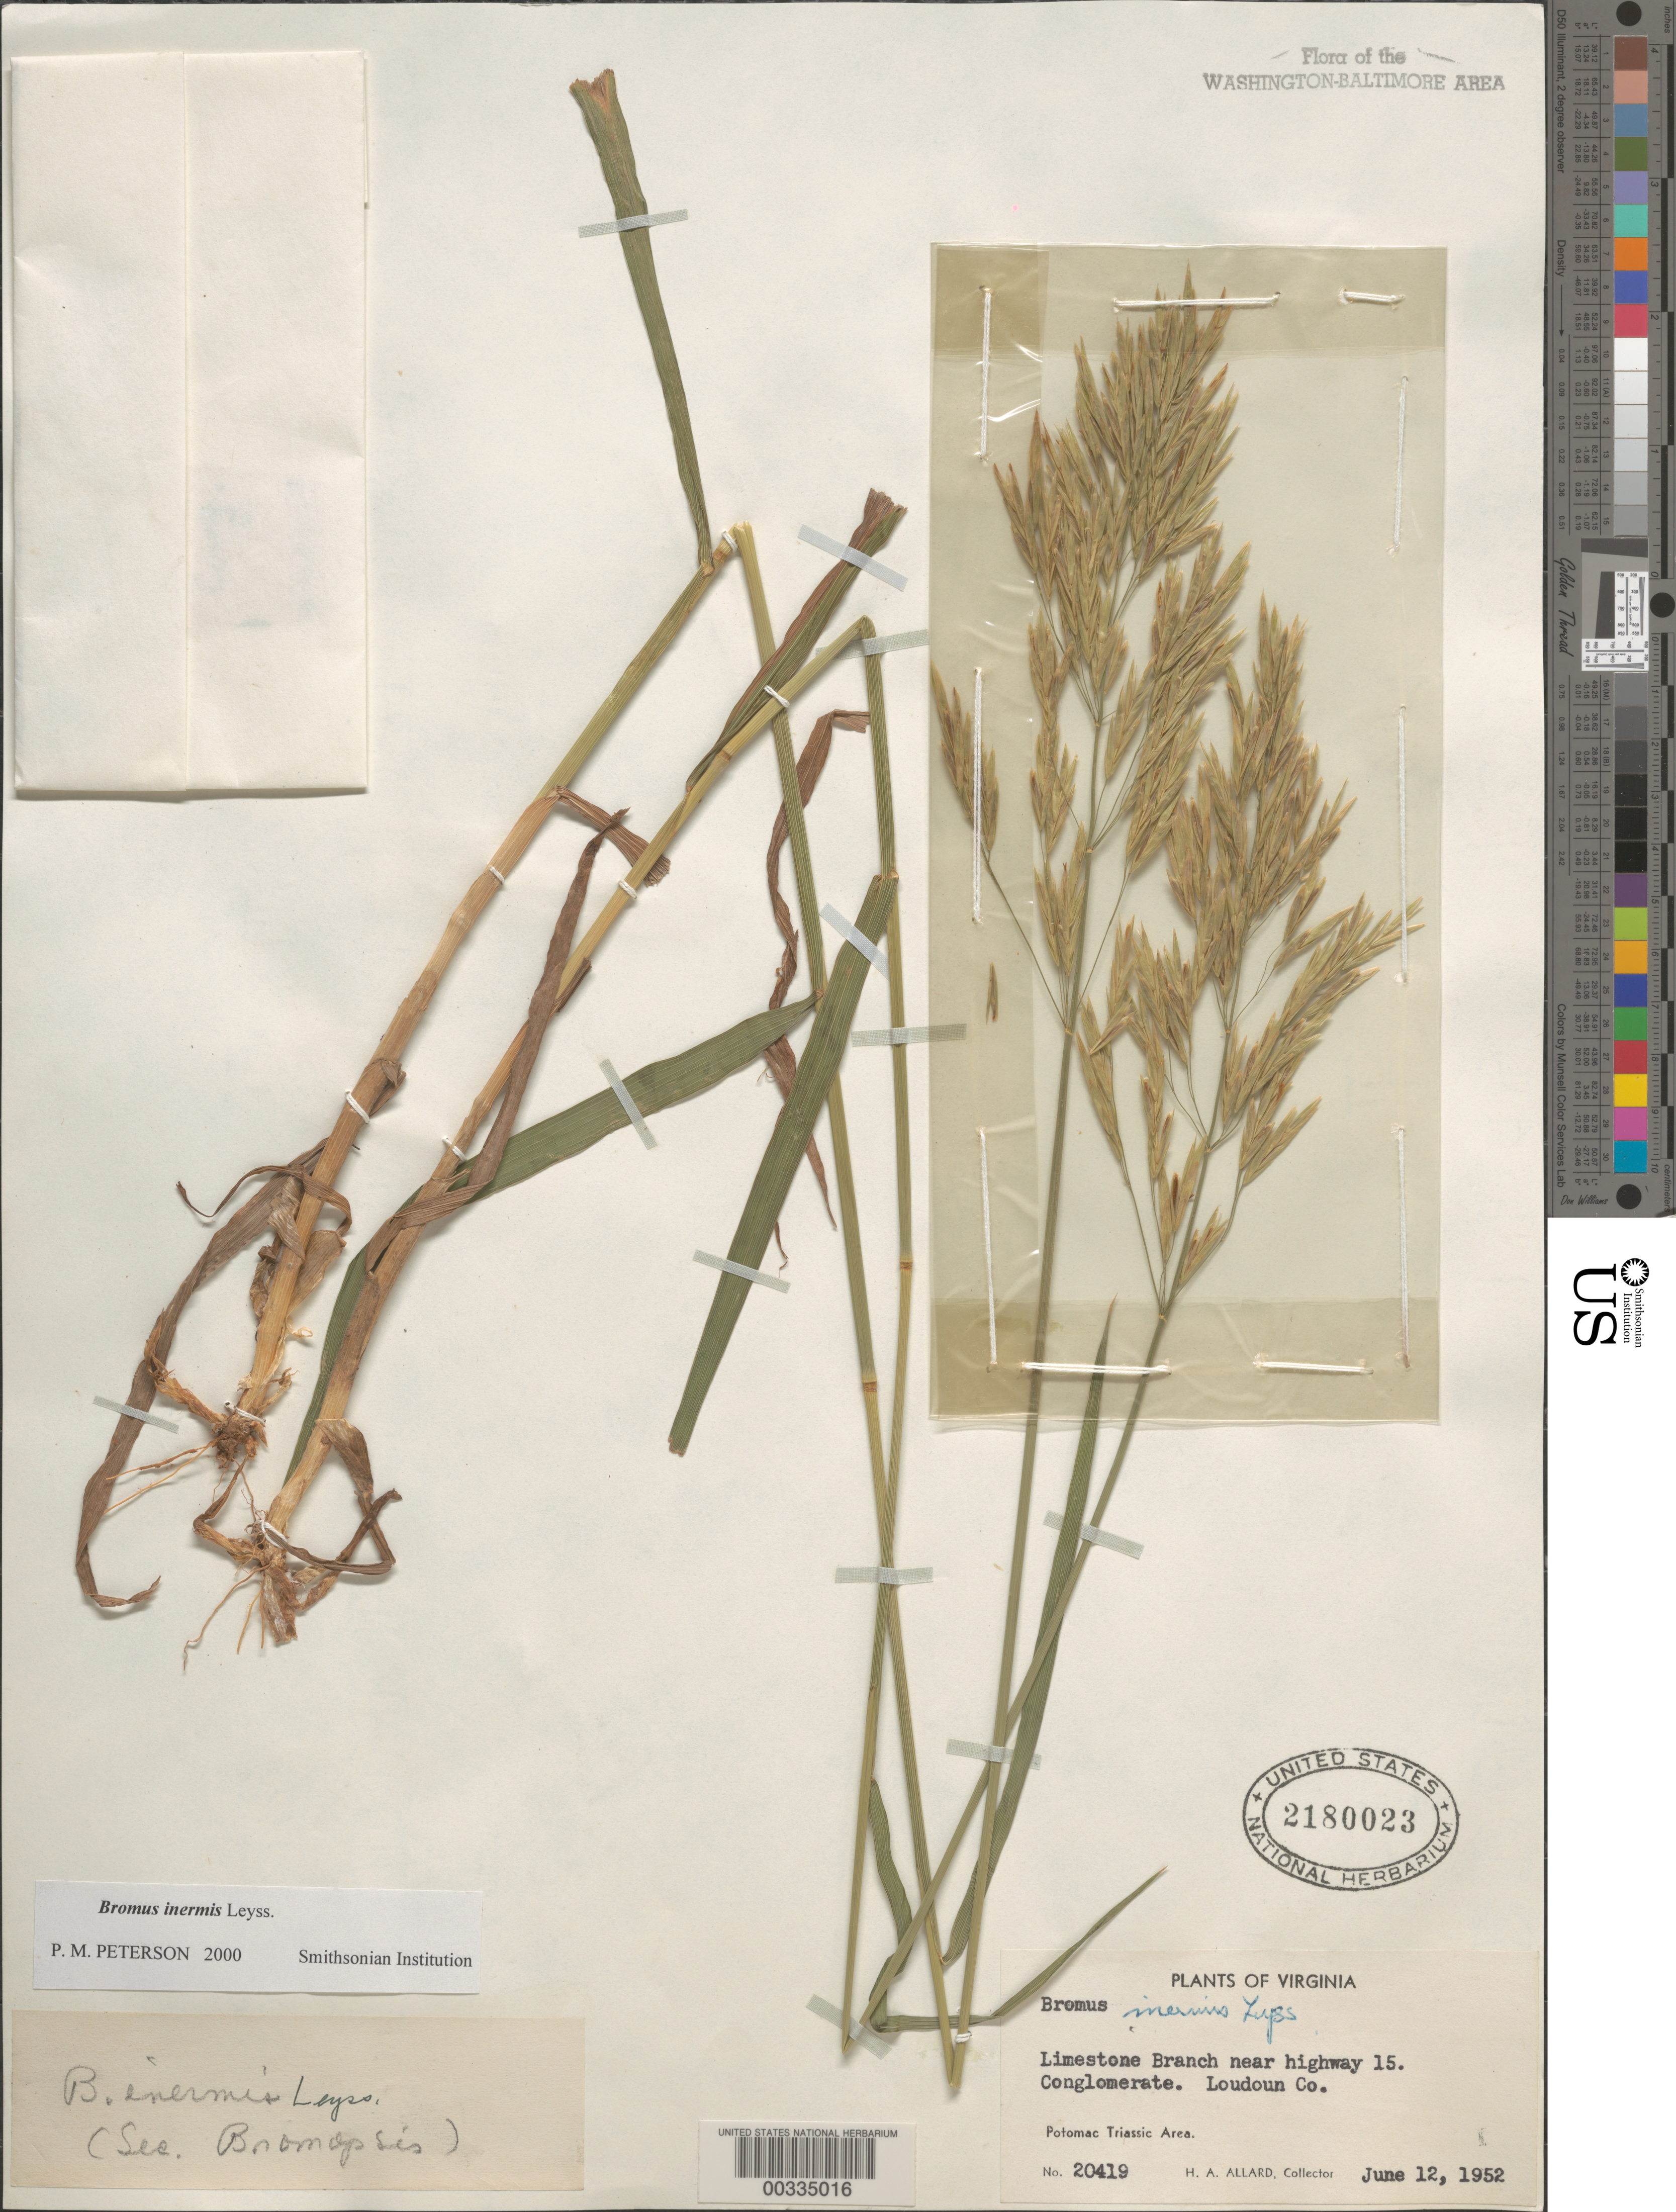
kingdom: Plantae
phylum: Tracheophyta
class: Liliopsida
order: Poales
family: Poaceae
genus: Bromus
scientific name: Bromus inermis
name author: Leyss.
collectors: H. A. Allard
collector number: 20419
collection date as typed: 12 Jun 1952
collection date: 1952-06-12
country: United States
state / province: Virginia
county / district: Loudoun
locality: Limestone Branch near Route 15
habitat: Conglomerate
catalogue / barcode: US 2180023